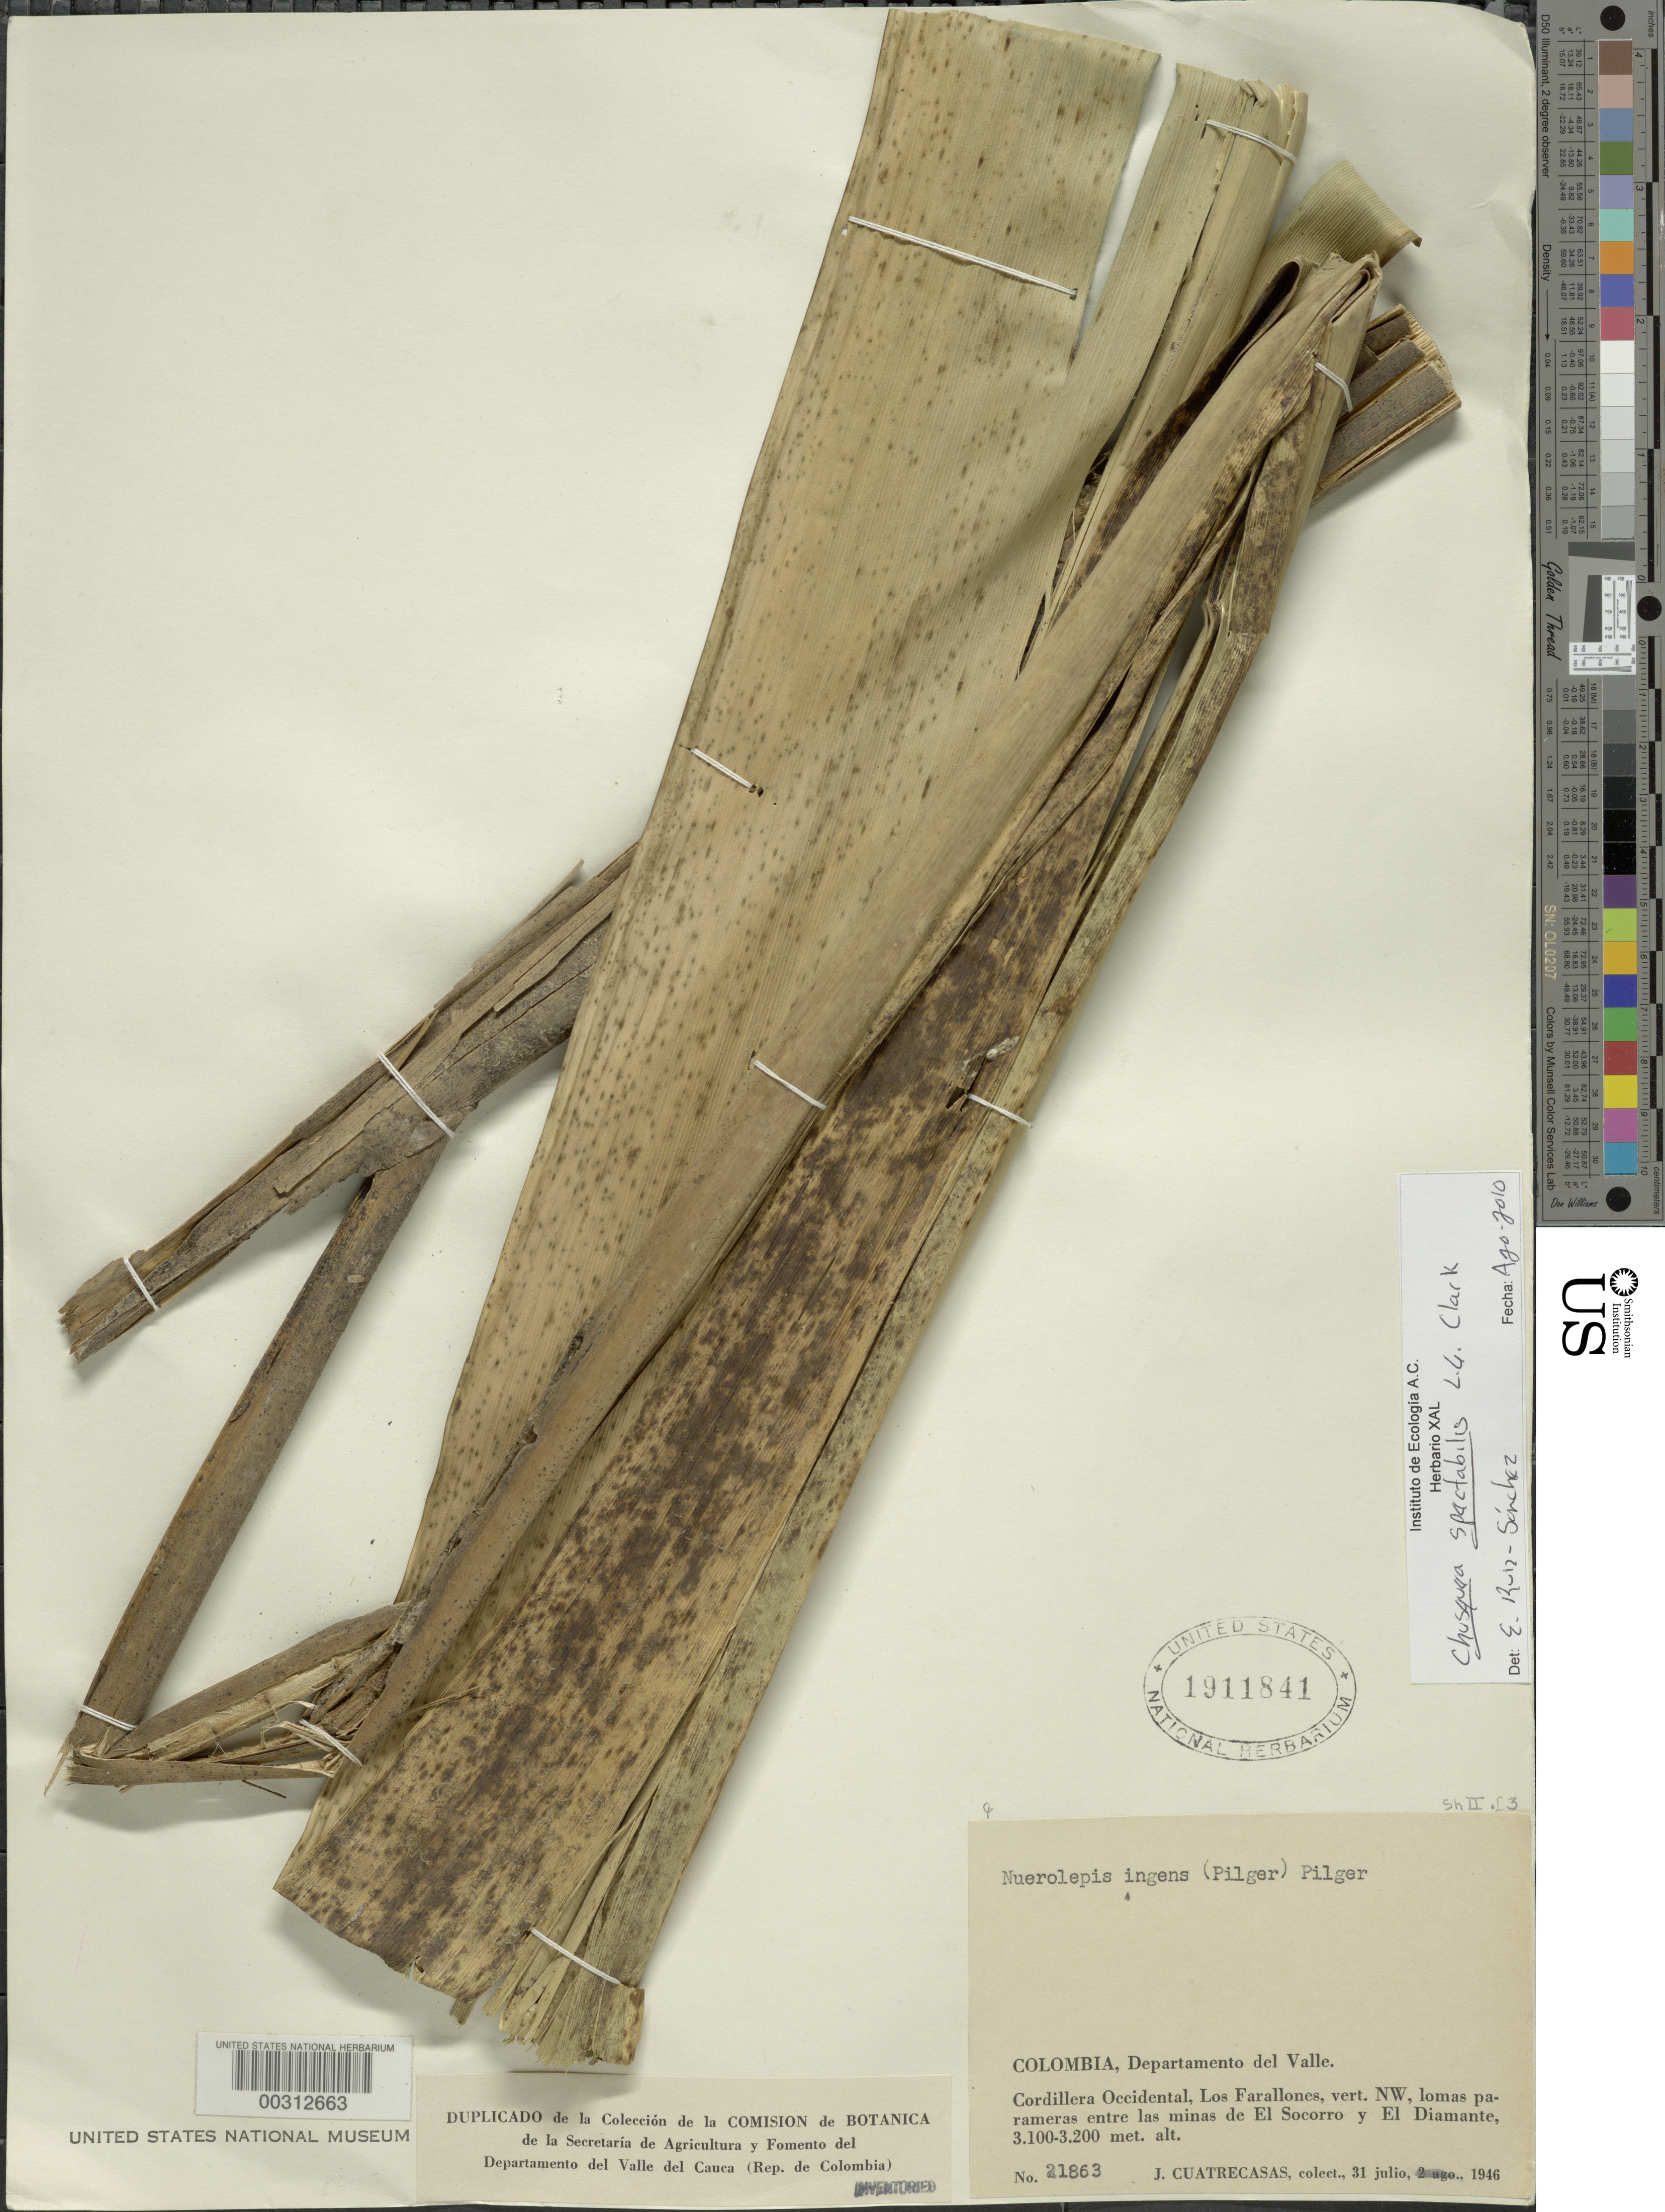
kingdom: Plantae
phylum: Tracheophyta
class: Liliopsida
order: Poales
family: Poaceae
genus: Chusquea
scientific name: Chusquea spectabilis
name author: L.G. Clark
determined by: Ruíz-Sanchez, E.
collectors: J. Cuatrecasas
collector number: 21863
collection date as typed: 31 Jul 1946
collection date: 1946-07-31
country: Colombia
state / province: Cauca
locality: Los Farallones, between El Socprro and El Diamante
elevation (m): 3100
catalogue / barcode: US 1911841